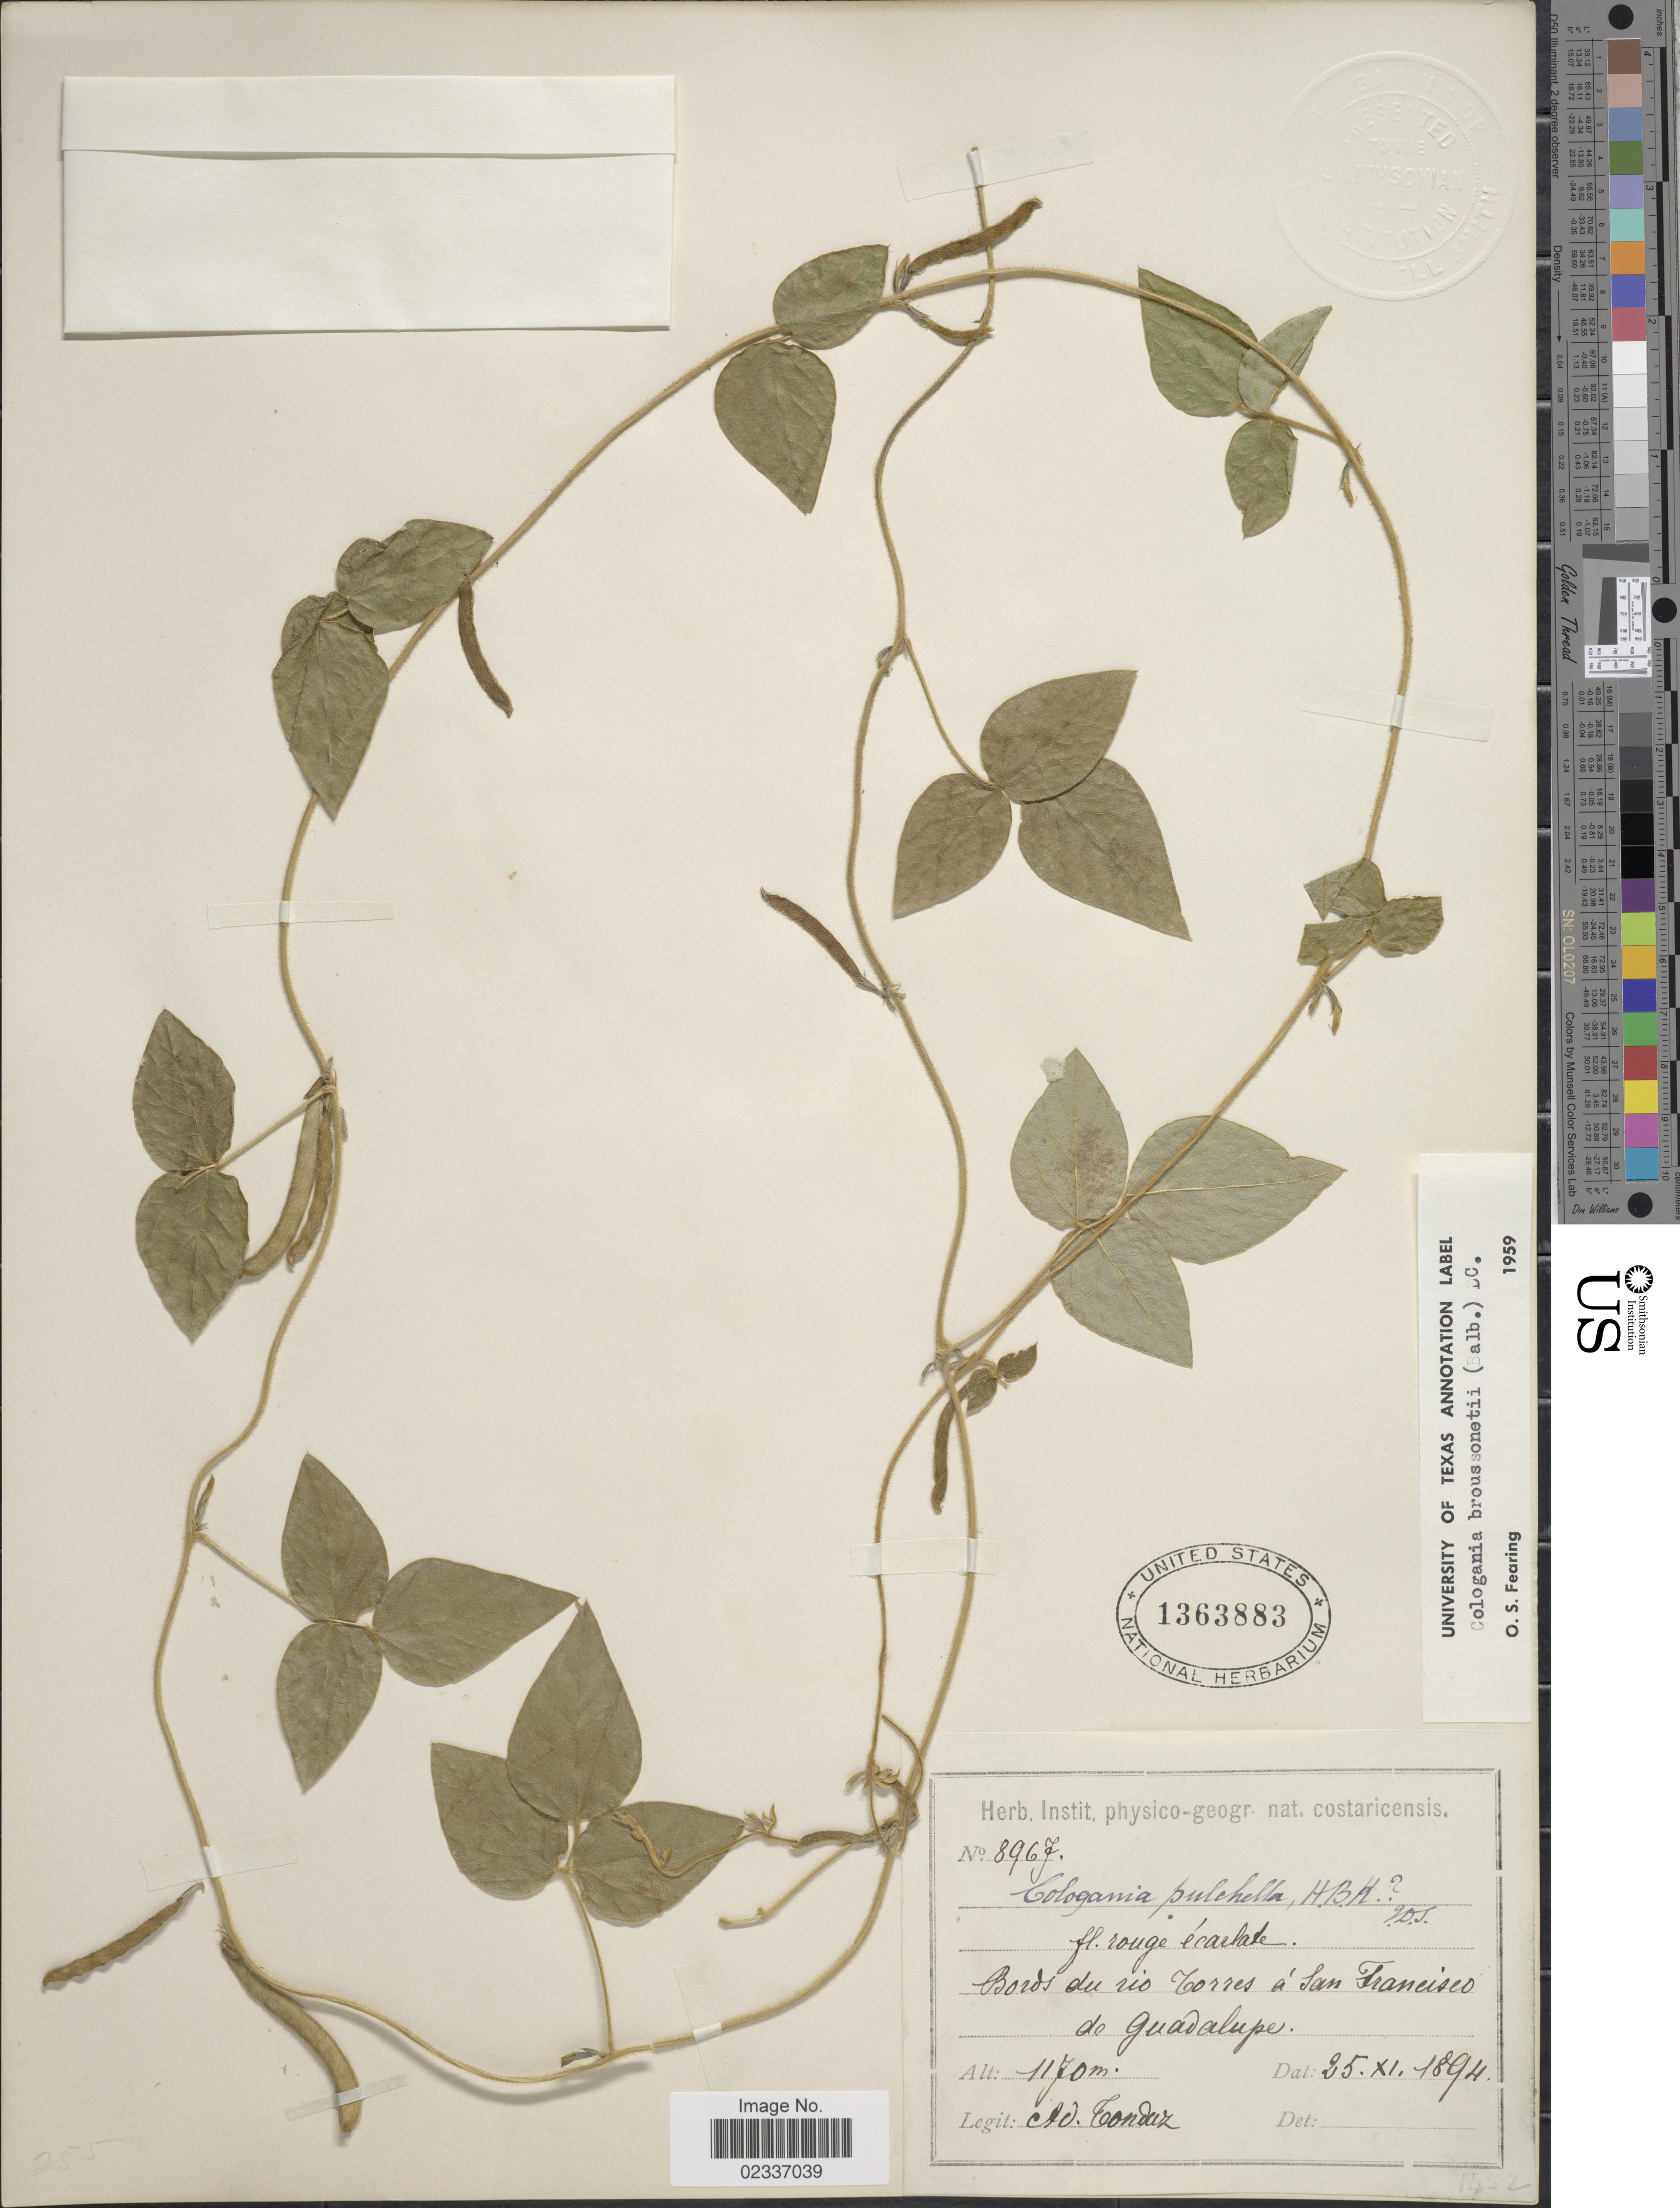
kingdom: Plantae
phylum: Tracheophyta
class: Magnoliopsida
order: Fabales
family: Fabaceae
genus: Cologania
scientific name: Cologania broussonetii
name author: (Balb.) DC.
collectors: A. Tonduz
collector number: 8967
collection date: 1894-11-25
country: Costa Rica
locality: Bords de rio Torres a San Francisco de Guadalupe.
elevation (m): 1170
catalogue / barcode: US 1363883